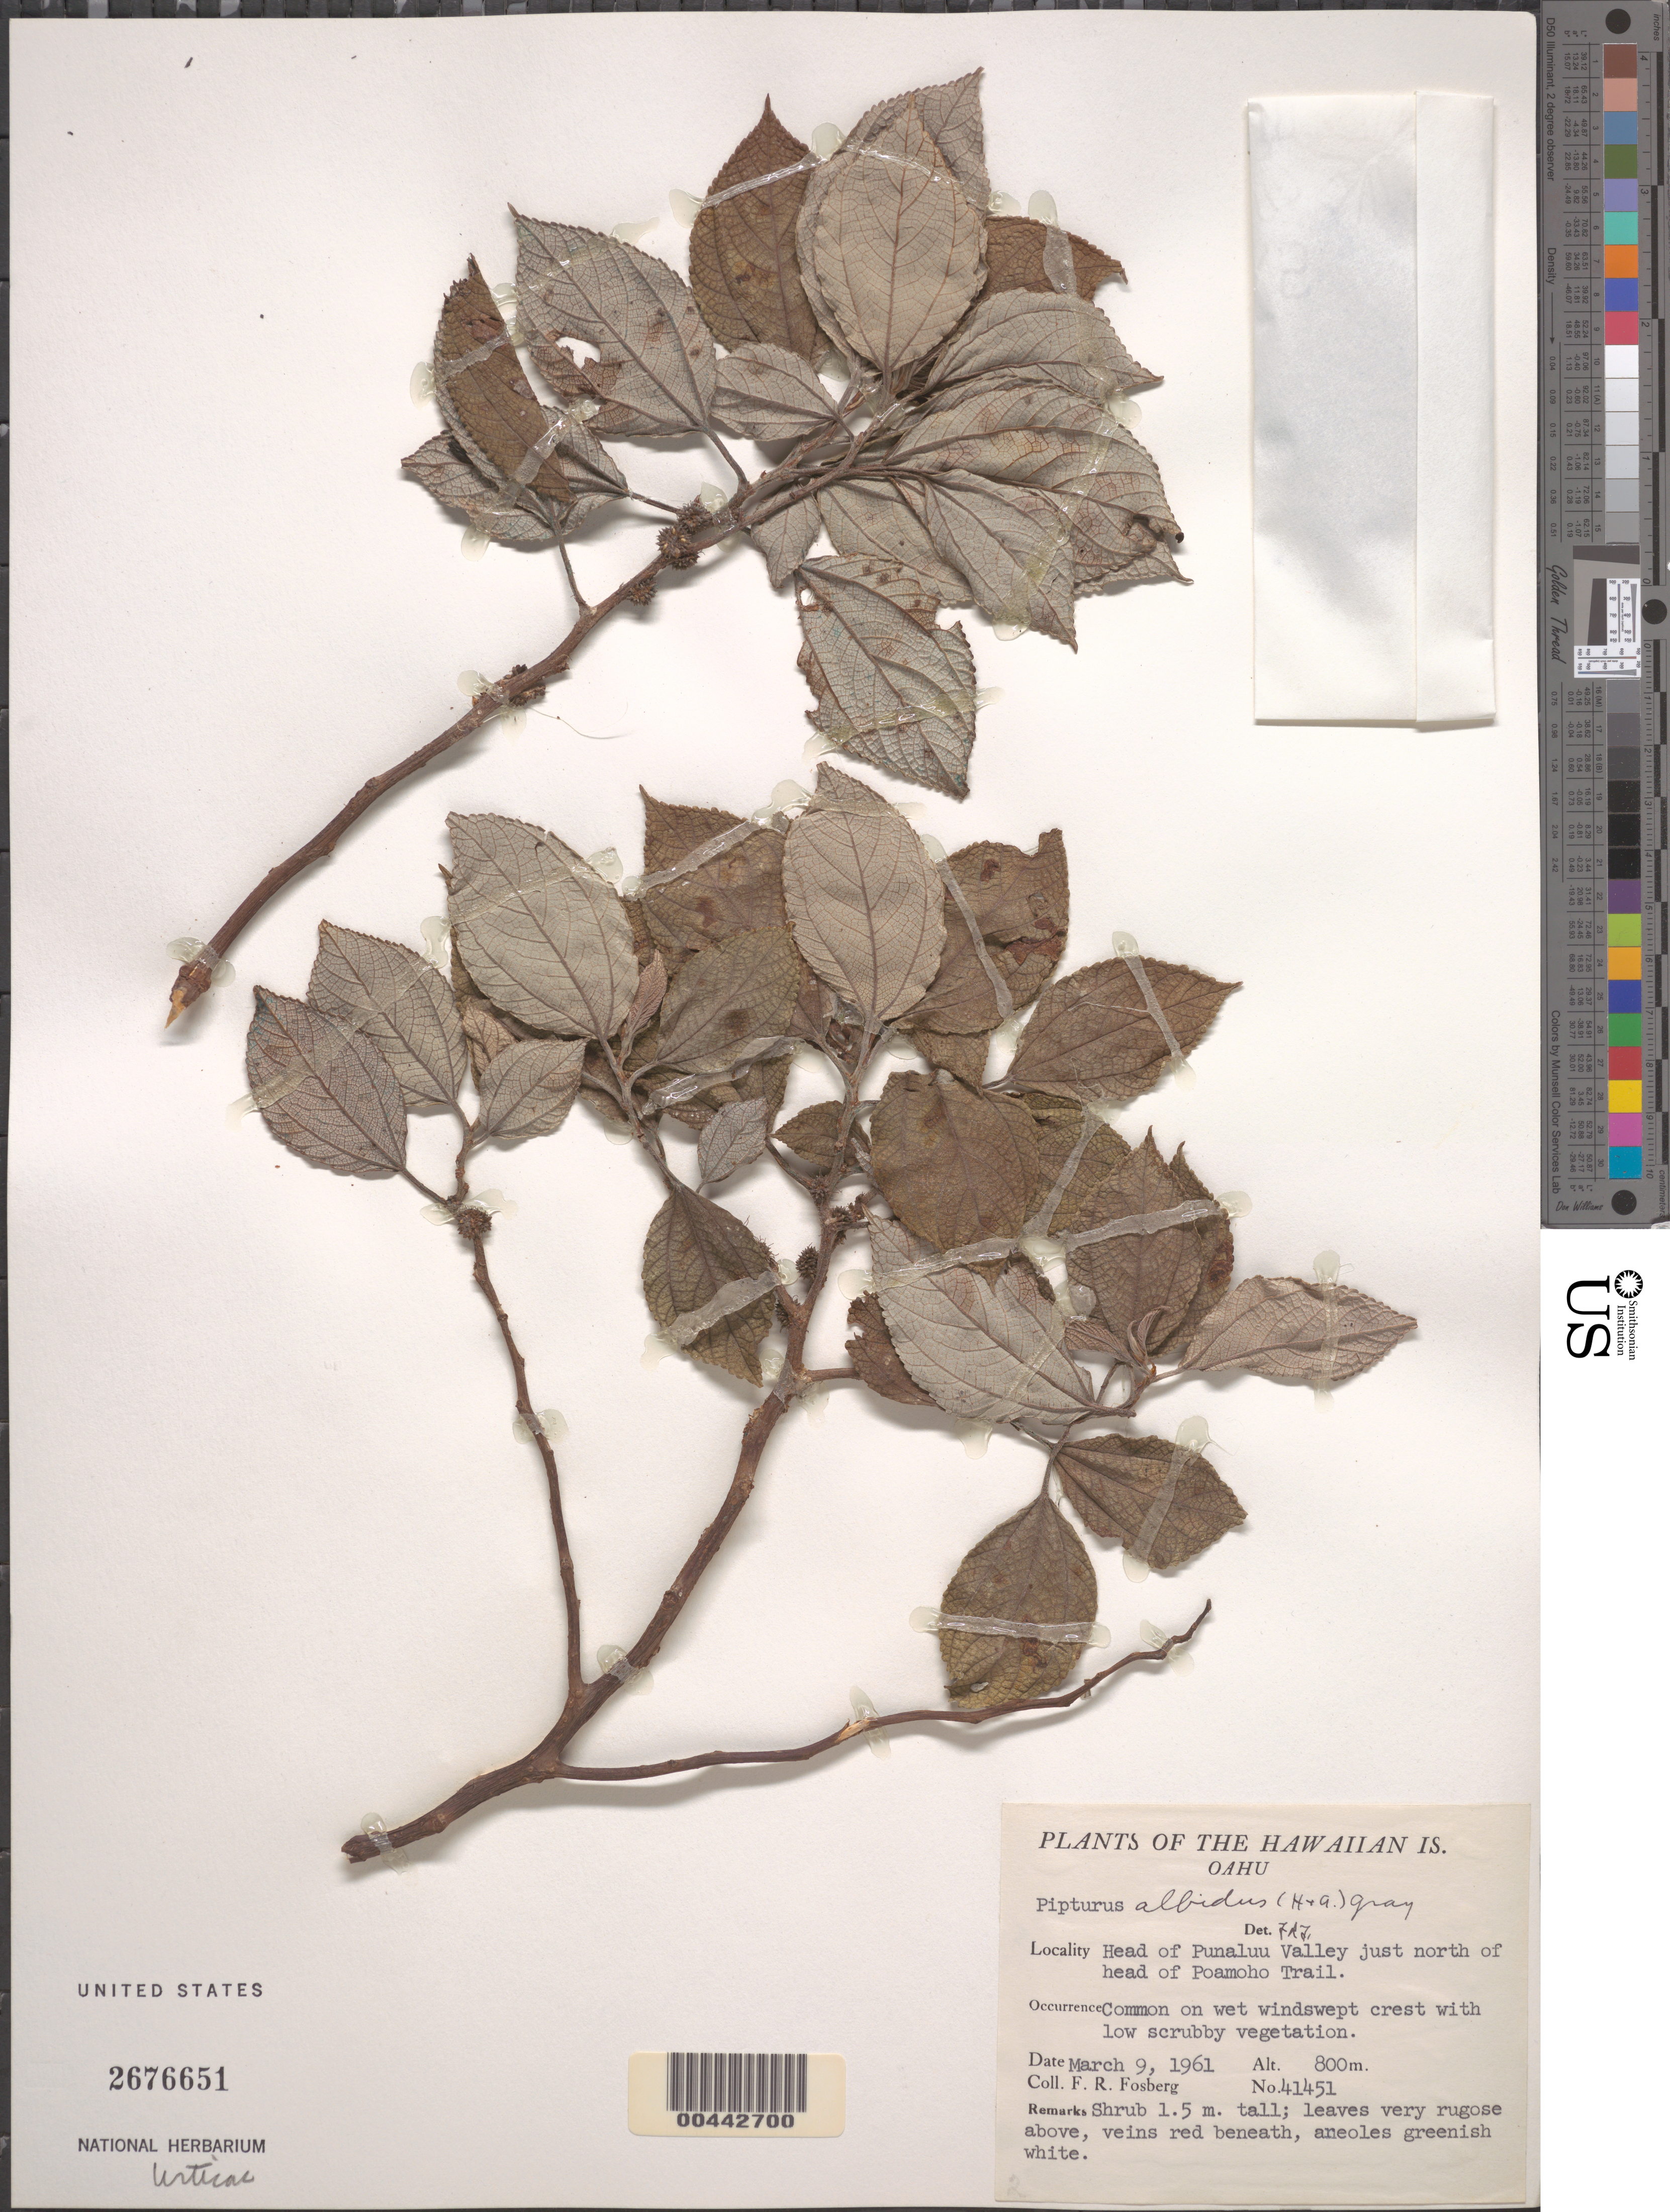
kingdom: Plantae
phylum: Tracheophyta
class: Magnoliopsida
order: Rosales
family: Urticaceae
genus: Pipturus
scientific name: Pipturus albidus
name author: (Hook. & Arn.) A. Gray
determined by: Fosberg, F. R.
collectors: F. R. Fosberg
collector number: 41451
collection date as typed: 9 Mar 1961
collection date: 1961-03-09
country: United States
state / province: Hawaii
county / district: Honolulu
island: Oahu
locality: Head of Punaluu Valley just N of head of Poamoho Trail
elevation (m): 800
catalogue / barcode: US 2676651